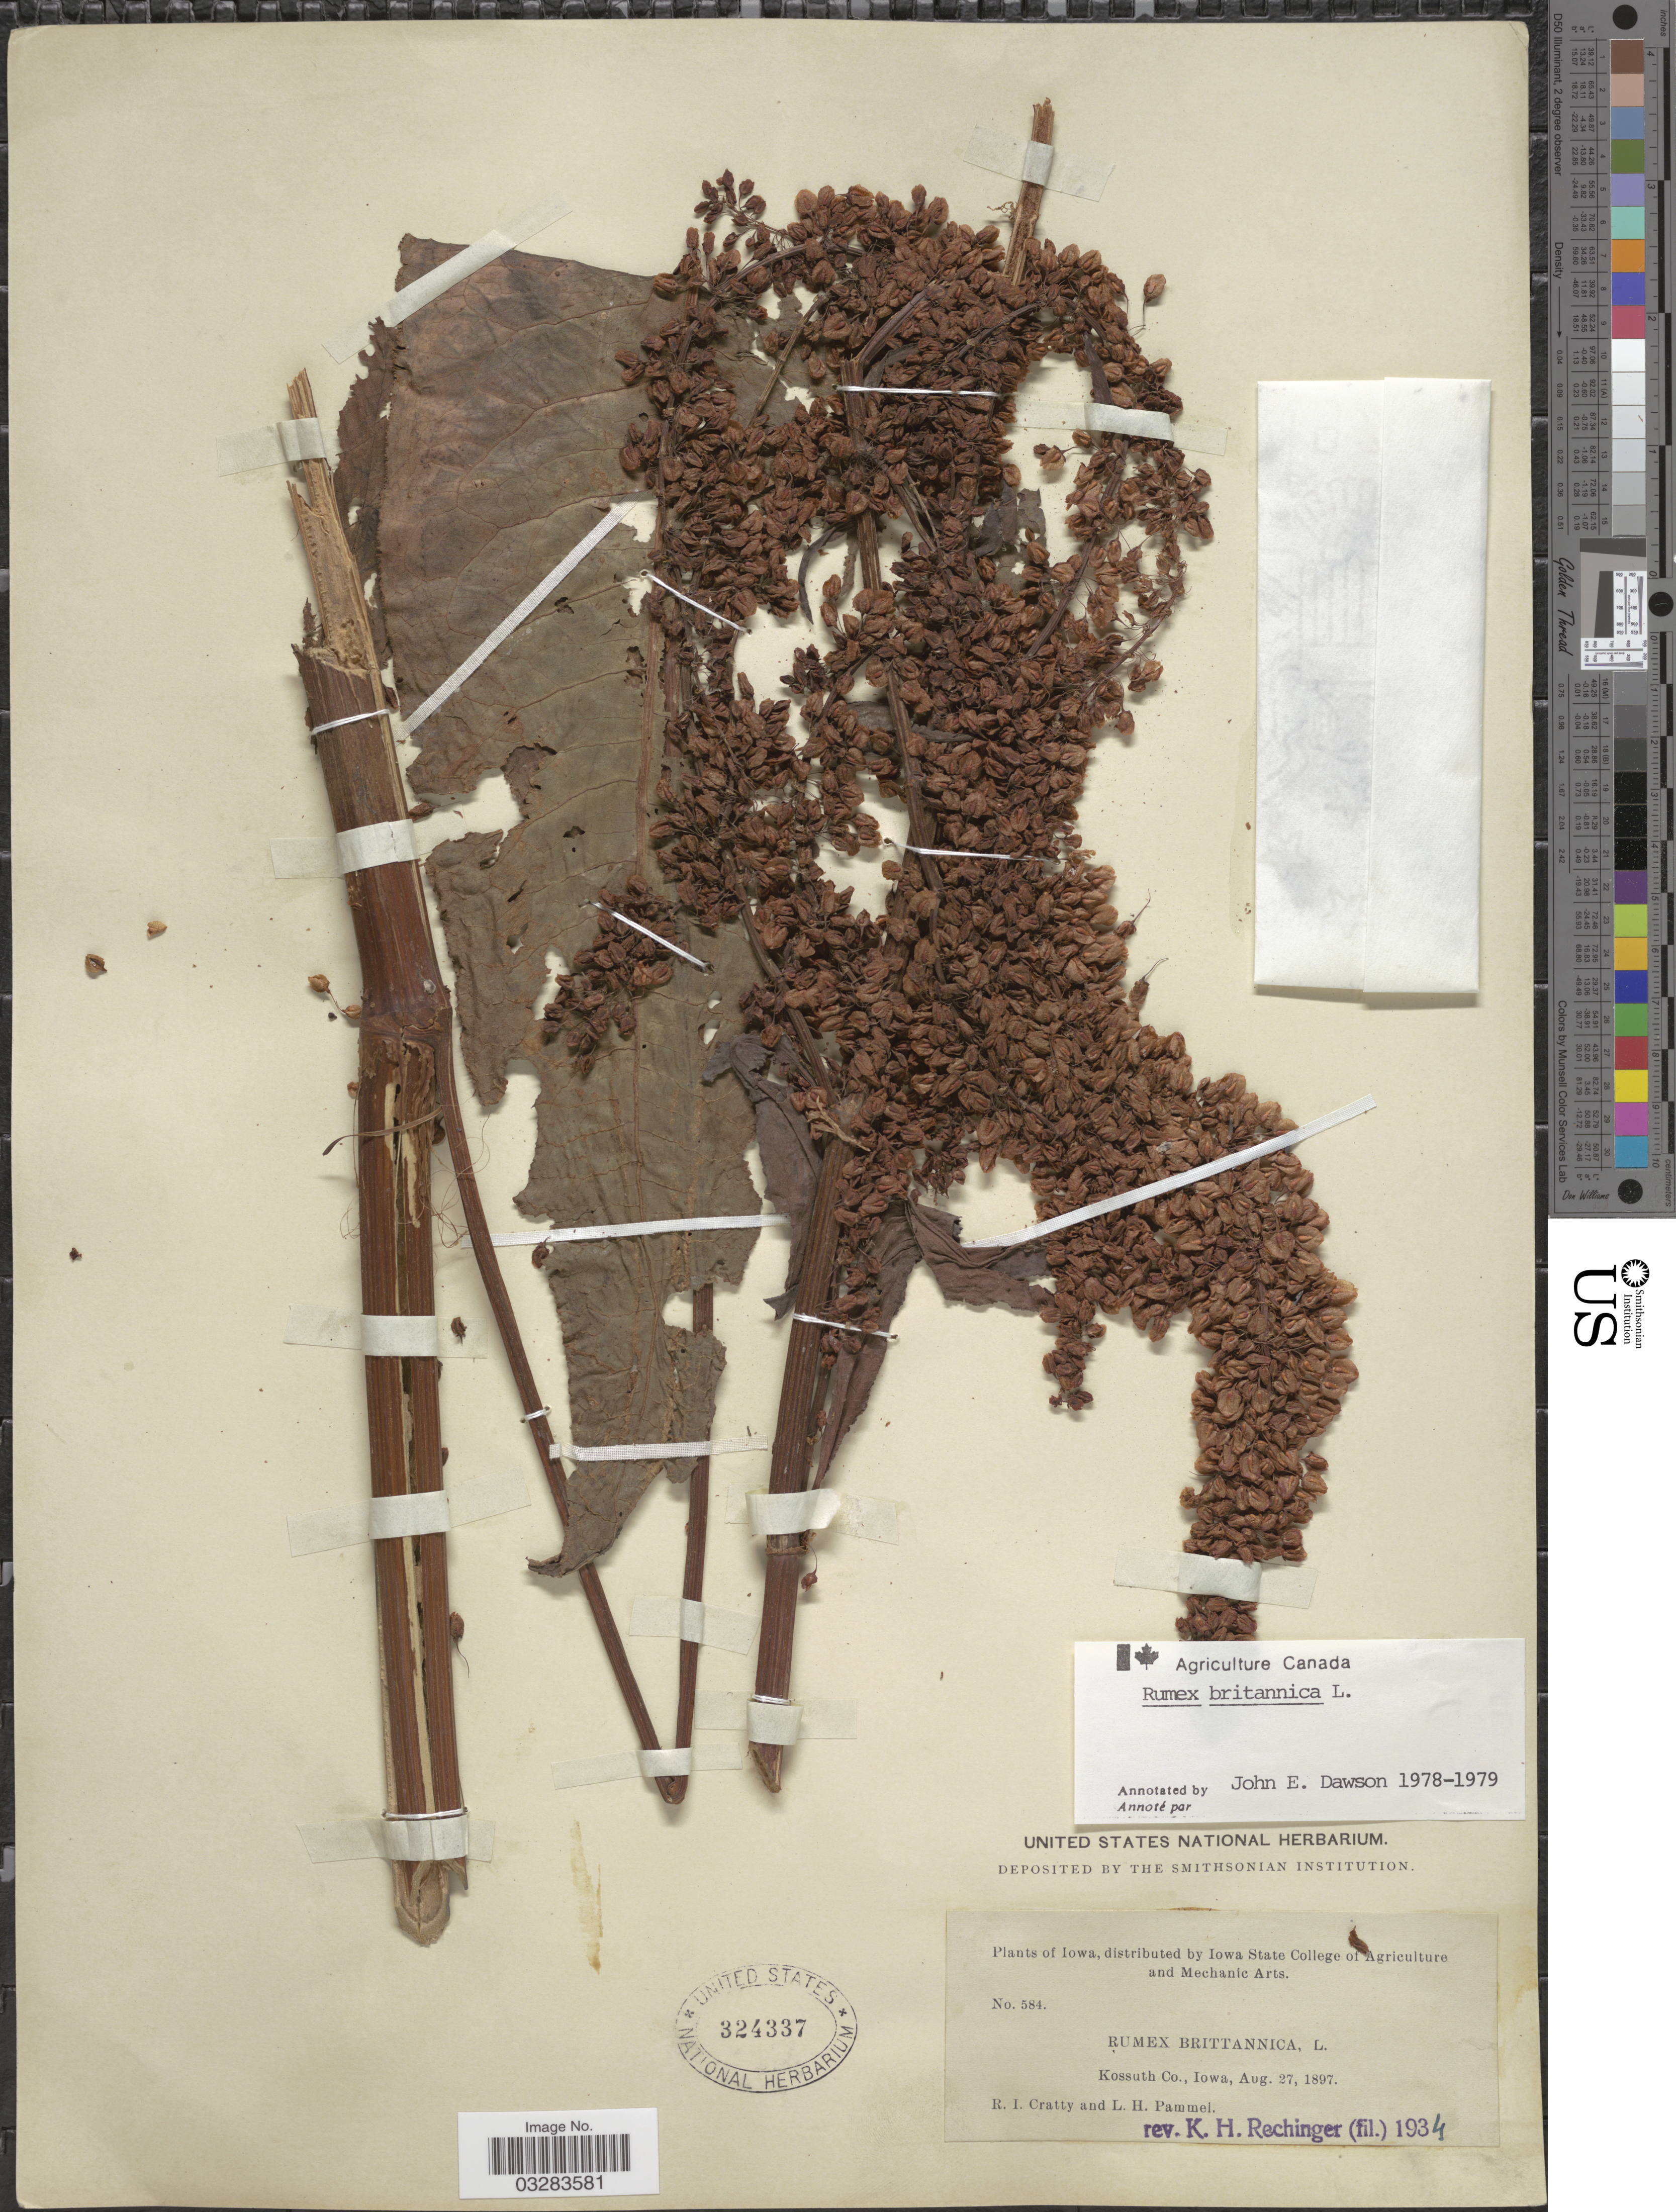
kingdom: Plantae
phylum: Tracheophyta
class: Magnoliopsida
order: Caryophyllales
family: Polygonaceae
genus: Rumex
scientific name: Rumex britannica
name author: L.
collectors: R. Cratty & L. Pammel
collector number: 584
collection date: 1897-08-27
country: United States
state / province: Iowa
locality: Kossuth Co.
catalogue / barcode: US 324337